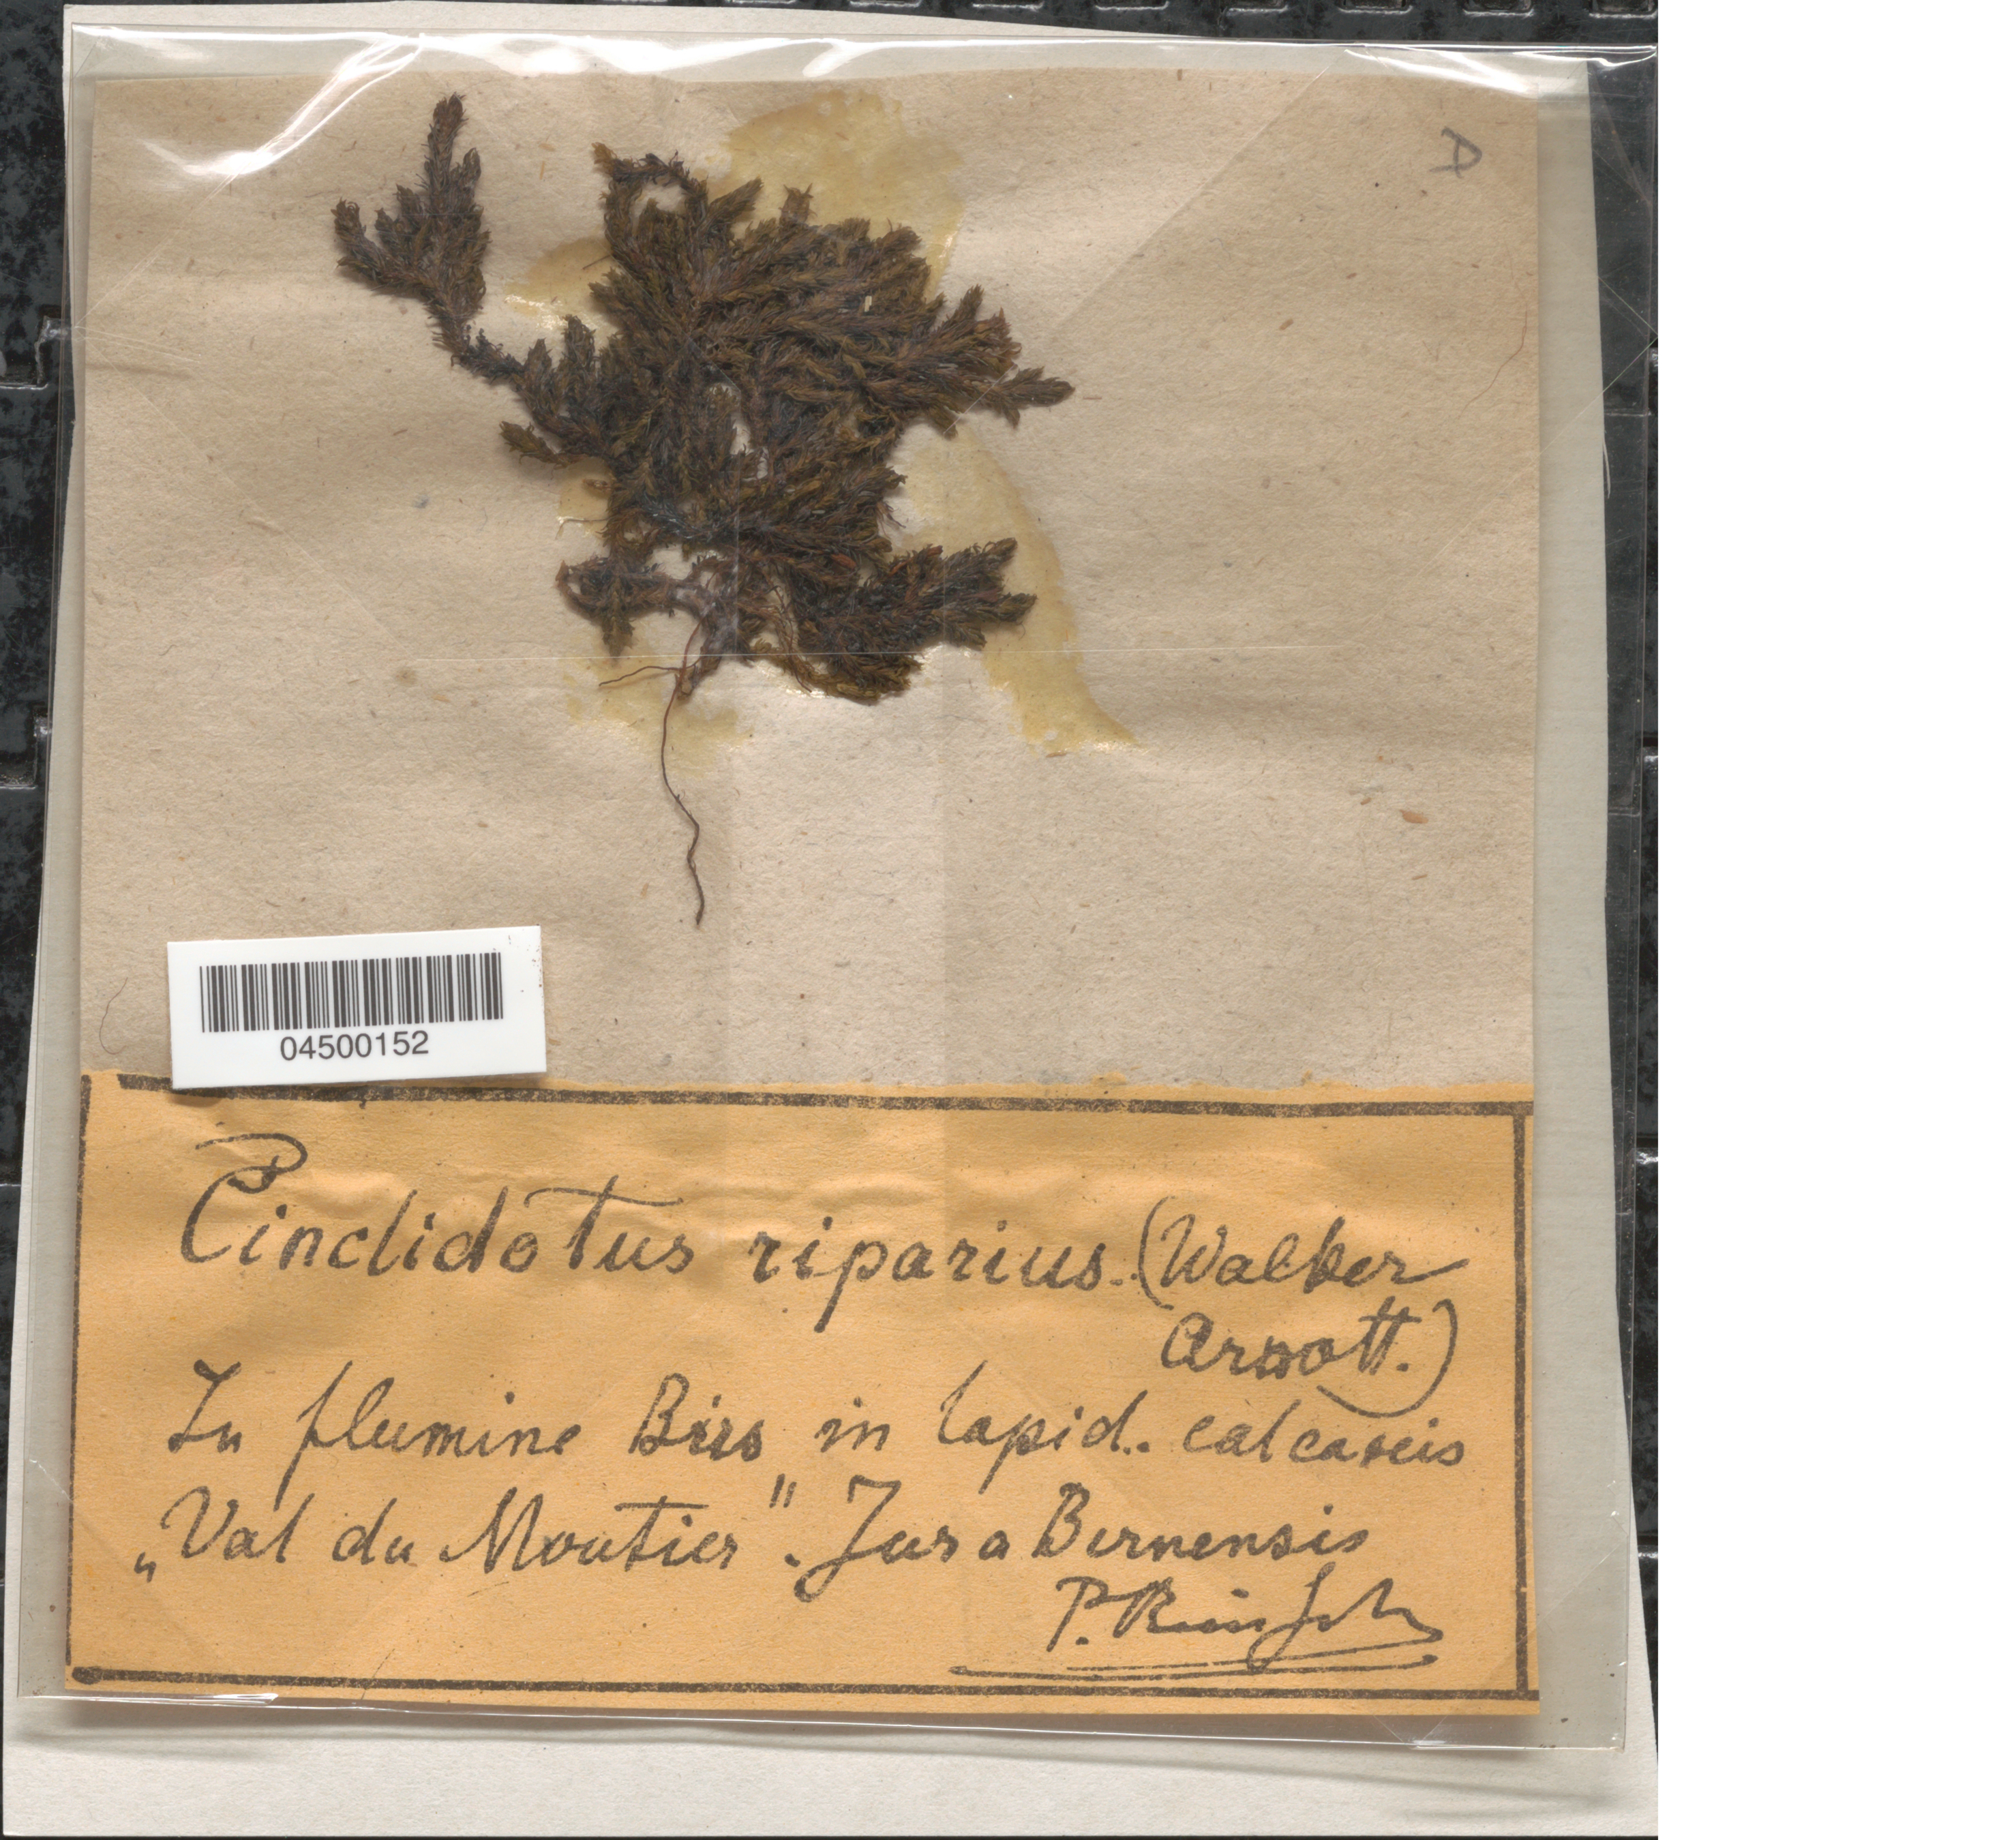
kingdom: Plantae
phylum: Bryophyta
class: Bryopsida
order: Pottiales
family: Pottiaceae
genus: Cinclidotus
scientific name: Cinclidotus riparius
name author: (Host ex Brid.) Arn.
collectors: P. Reinsch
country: Switzerland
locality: In flumine Birs in lapid. calcareis ,,Val du Moutier'. Jura Bernensis.